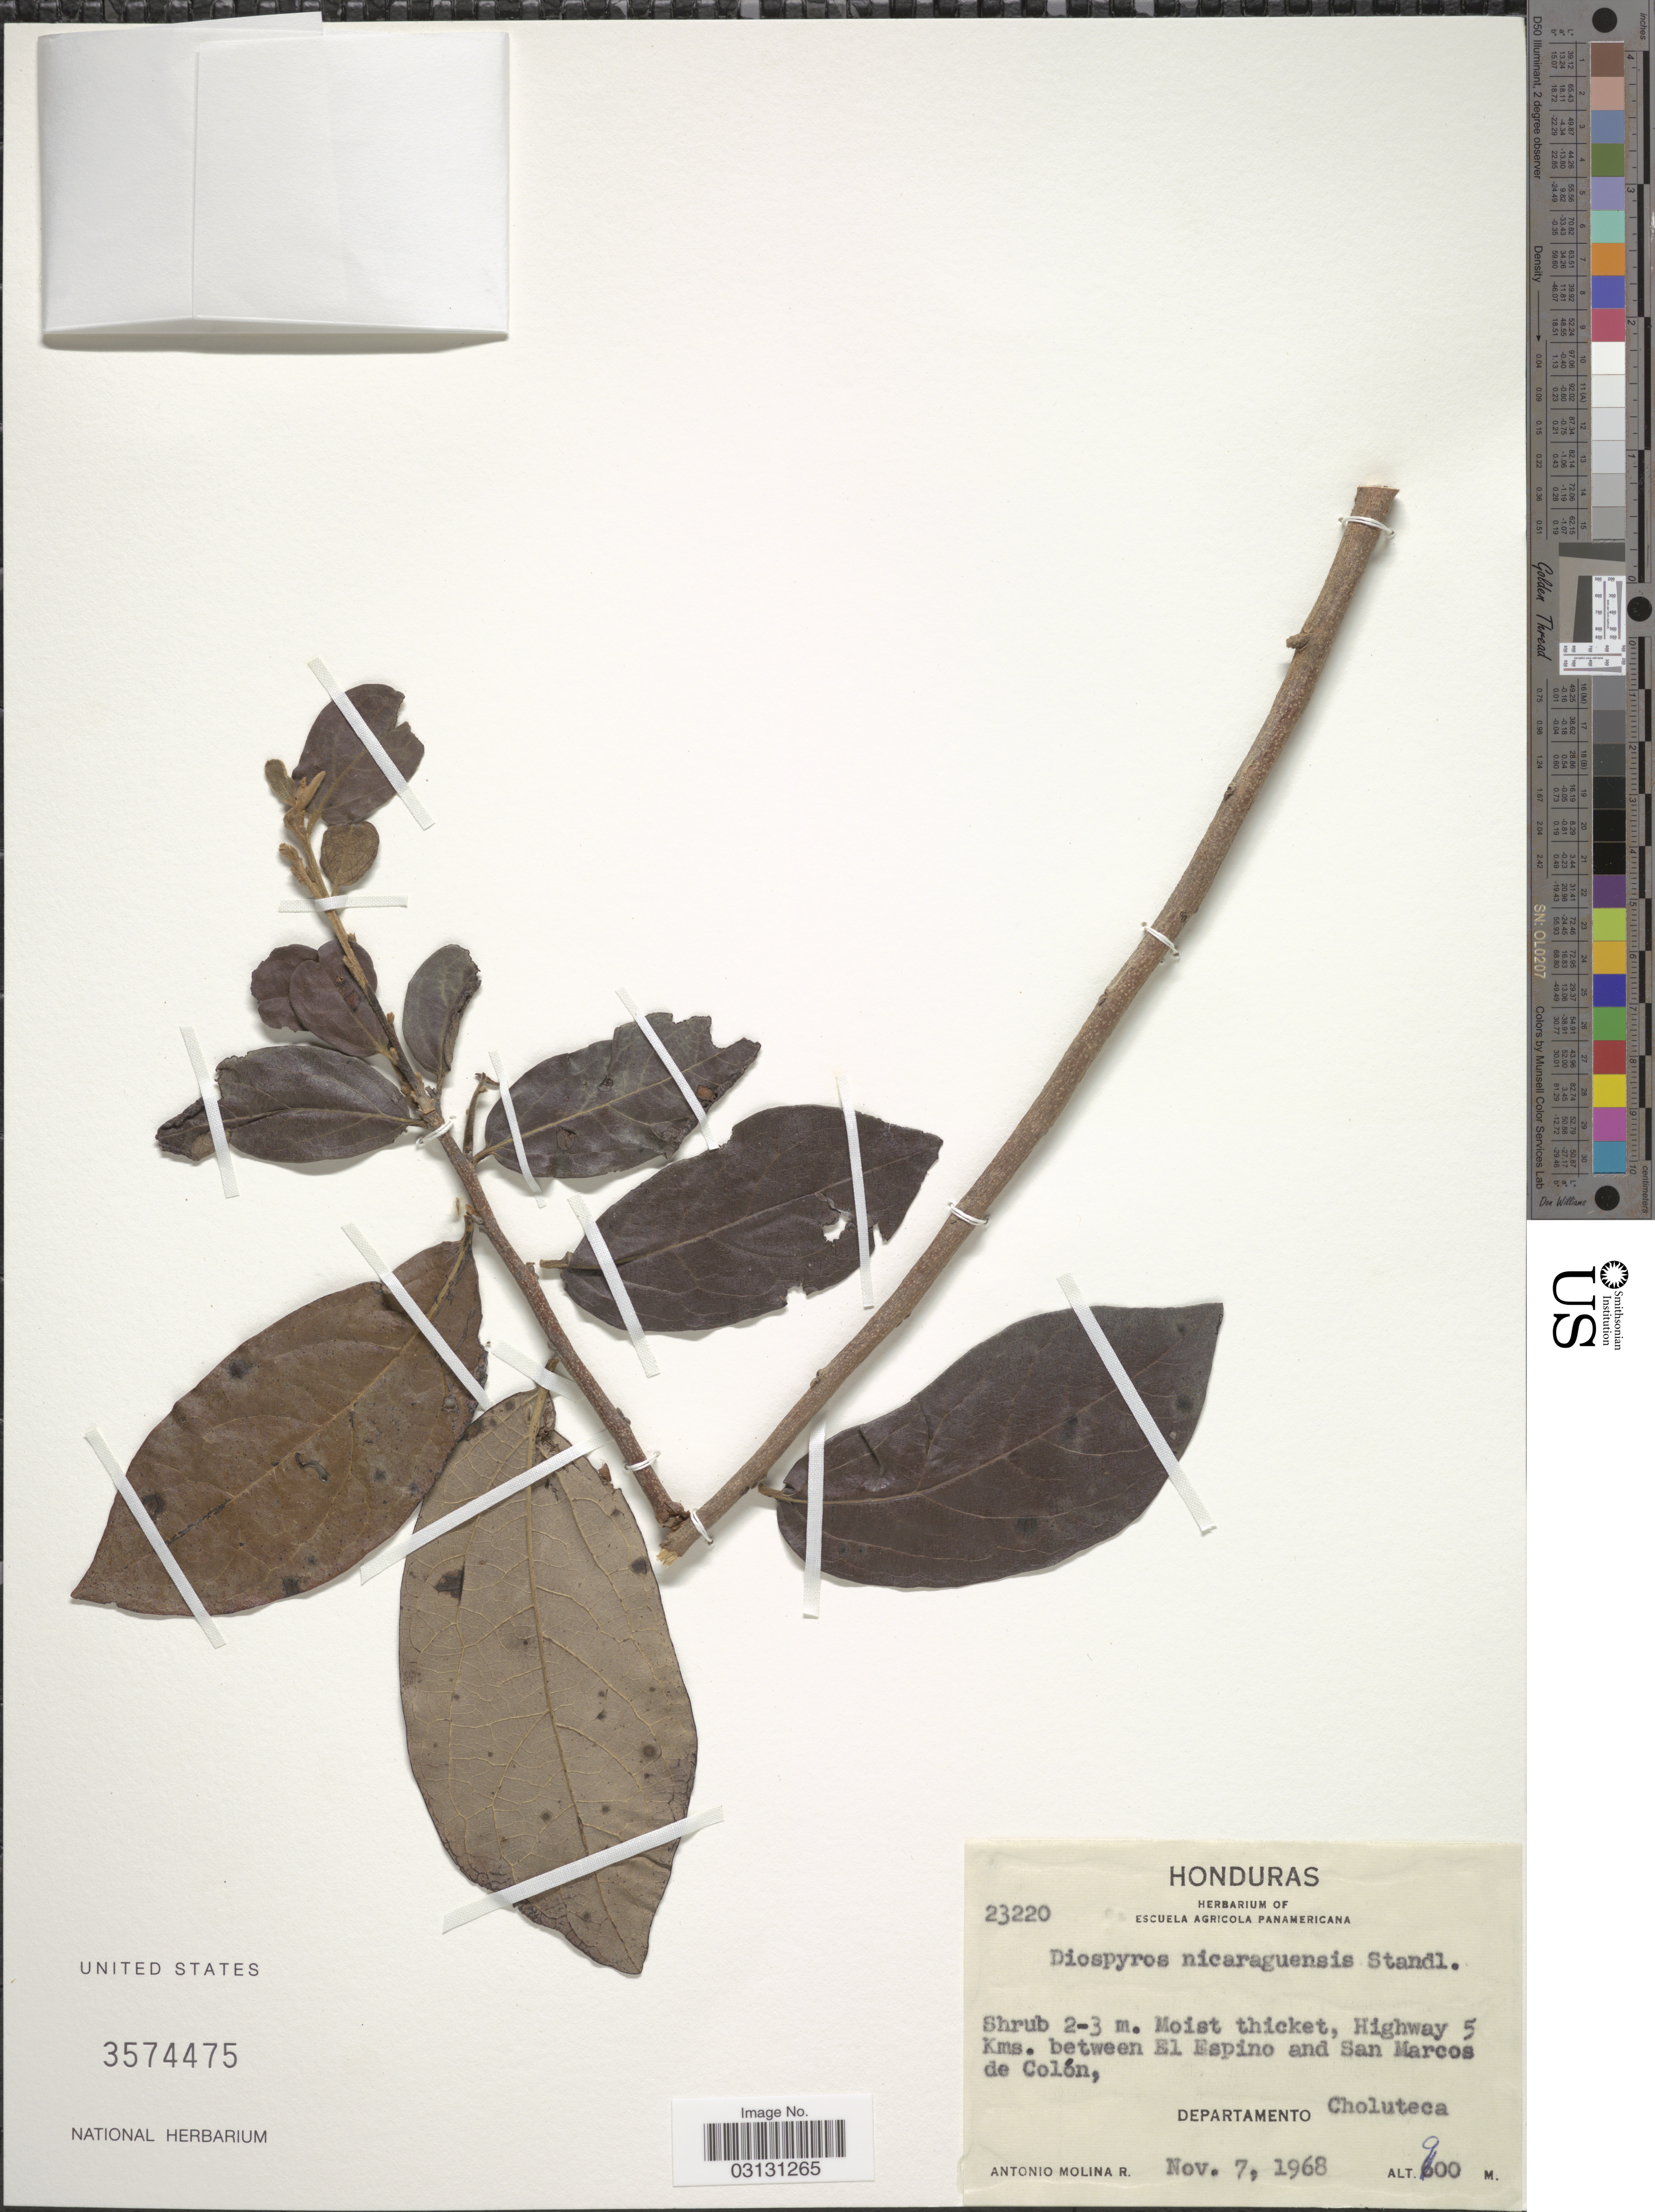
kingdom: Plantae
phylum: Tracheophyta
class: Magnoliopsida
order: Ericales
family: Ebenaceae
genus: Diospyros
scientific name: Diospyros nicaraguensis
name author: (Standl.) Standl.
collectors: A. Molina R.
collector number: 23220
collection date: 1968-11-07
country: Honduras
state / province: Choluteca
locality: Highway 5 Kms. between El Espino and San Marcos de Colón, Department Choluteca.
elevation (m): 900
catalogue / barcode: US 3574475